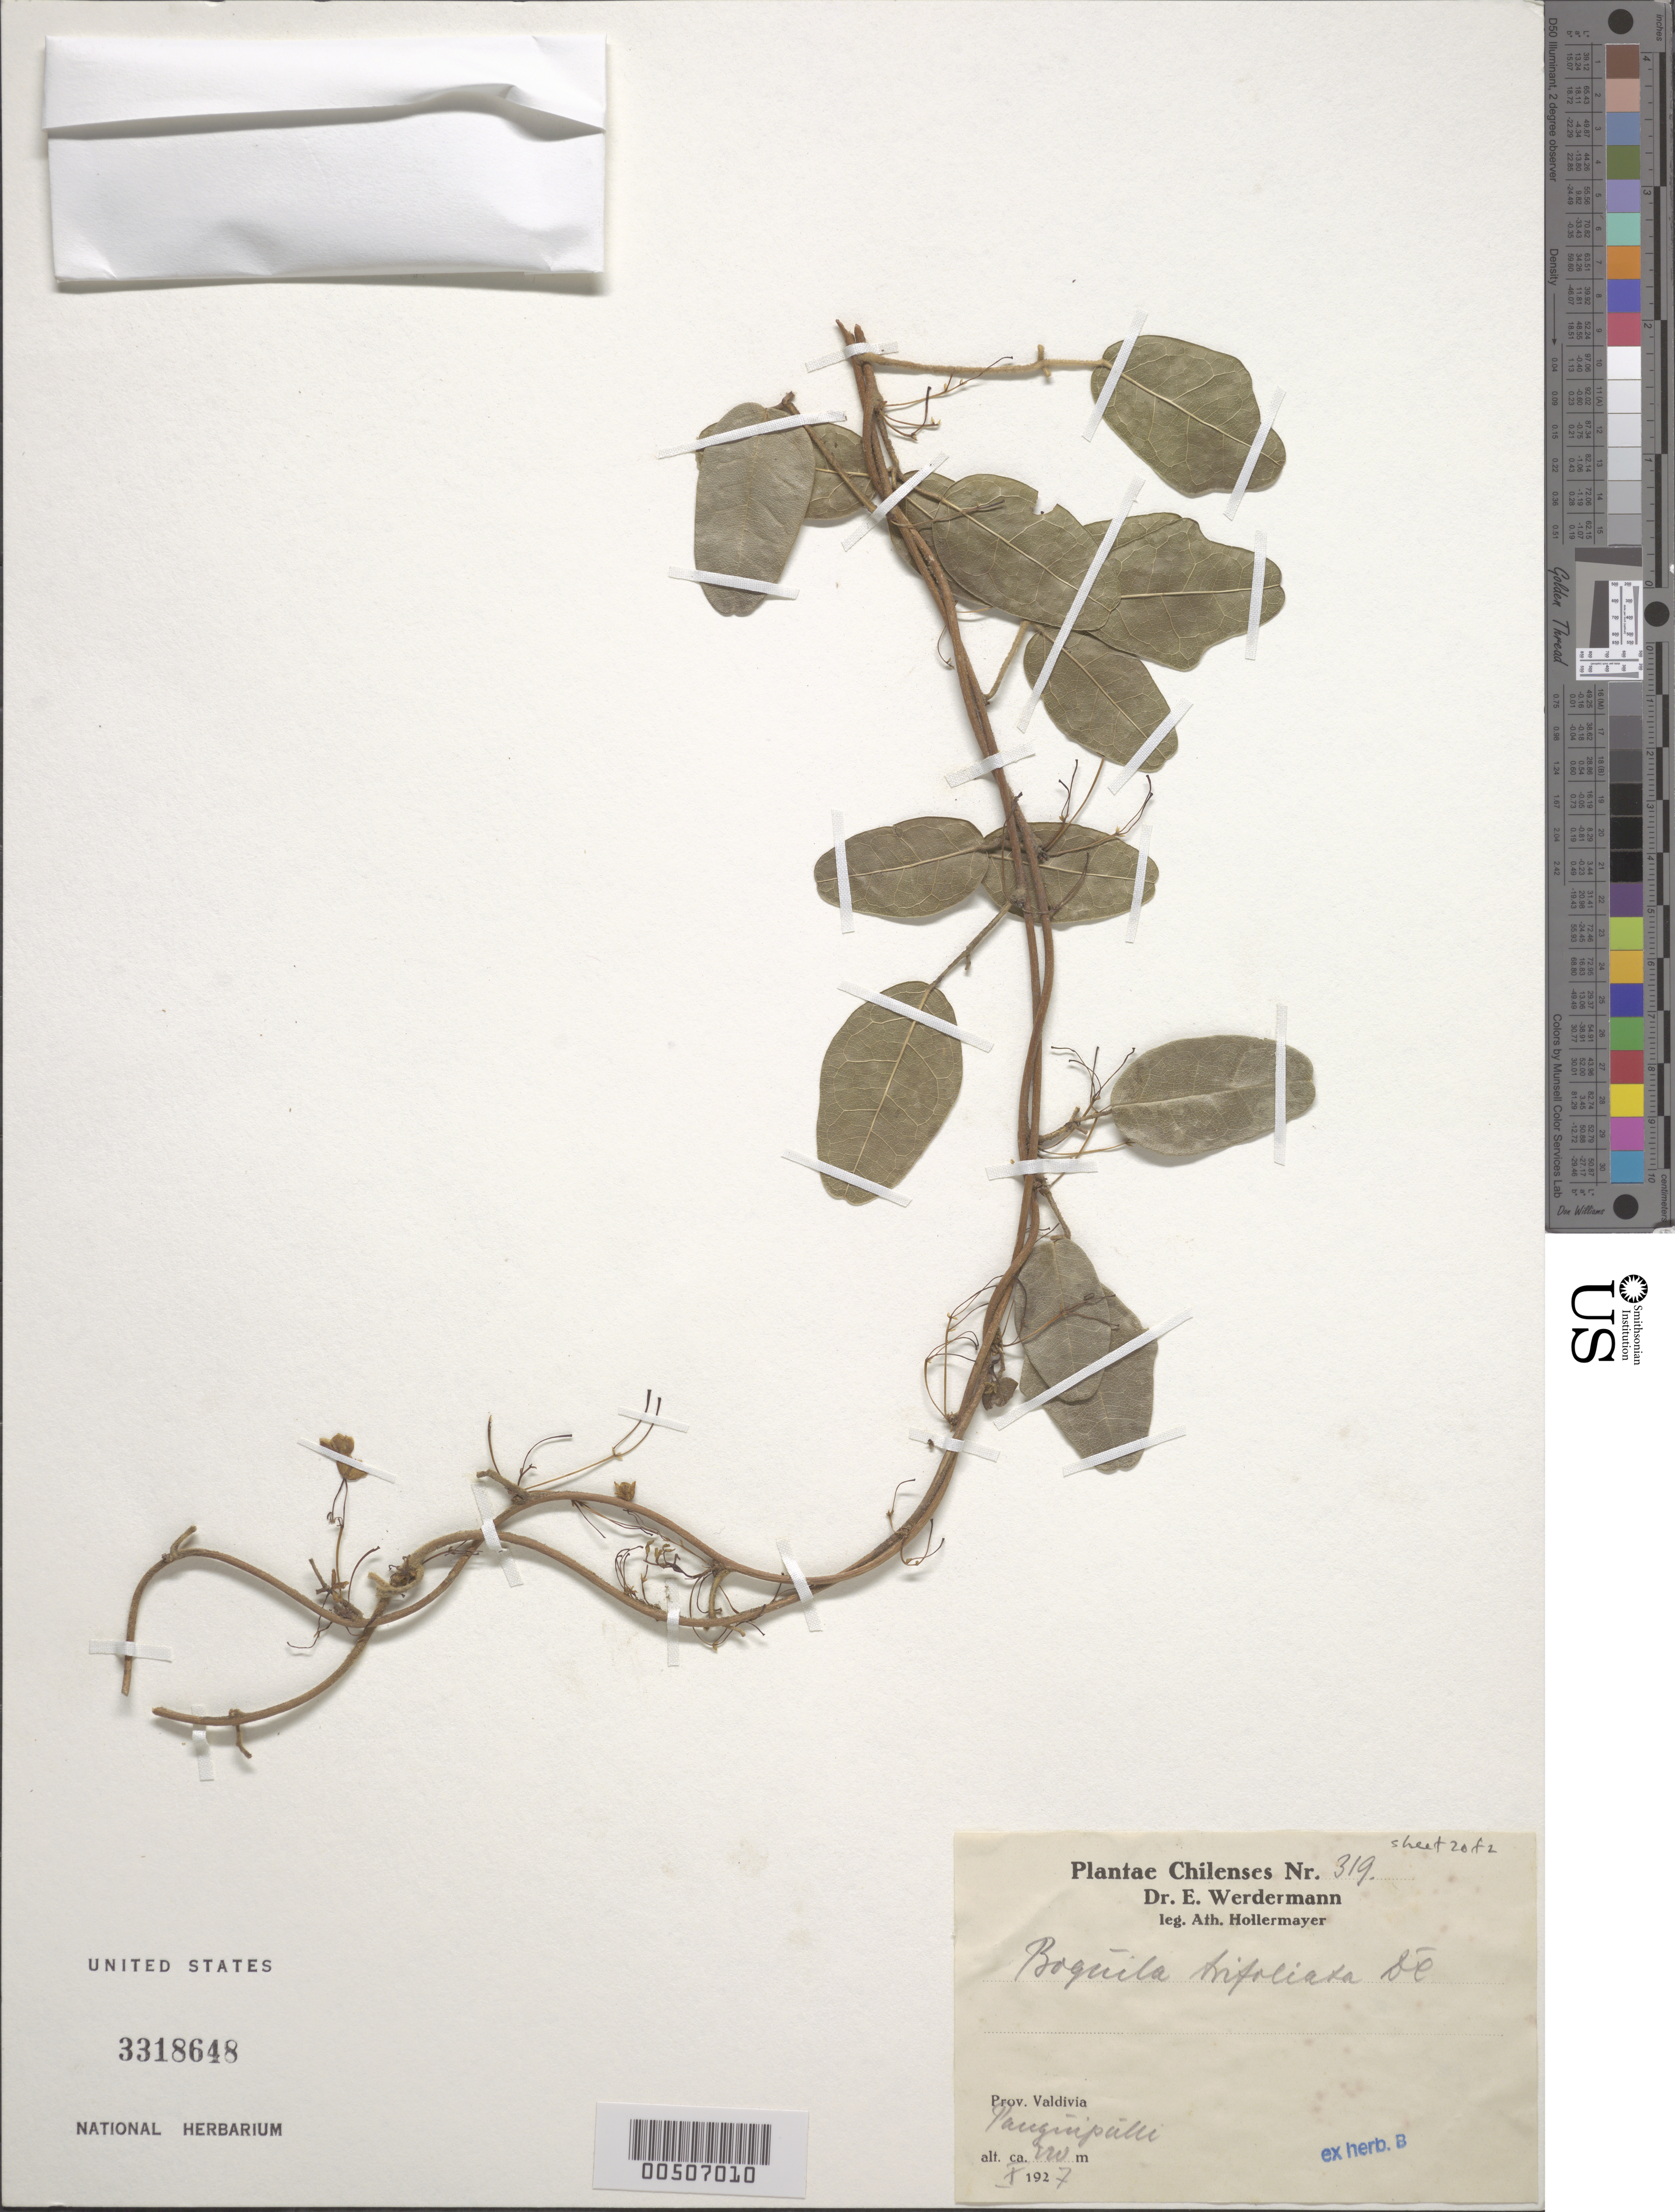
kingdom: Plantae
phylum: Tracheophyta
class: Magnoliopsida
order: Ranunculales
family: Lardizabalaceae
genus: Boquila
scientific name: Boquila trifoliolata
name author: (DC.) Decne.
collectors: A. Hollermayer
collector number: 319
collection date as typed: Oct 1927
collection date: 1927-10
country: Chile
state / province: Los Lagos (X)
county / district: Valdivia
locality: Panguipulli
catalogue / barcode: US 3318648